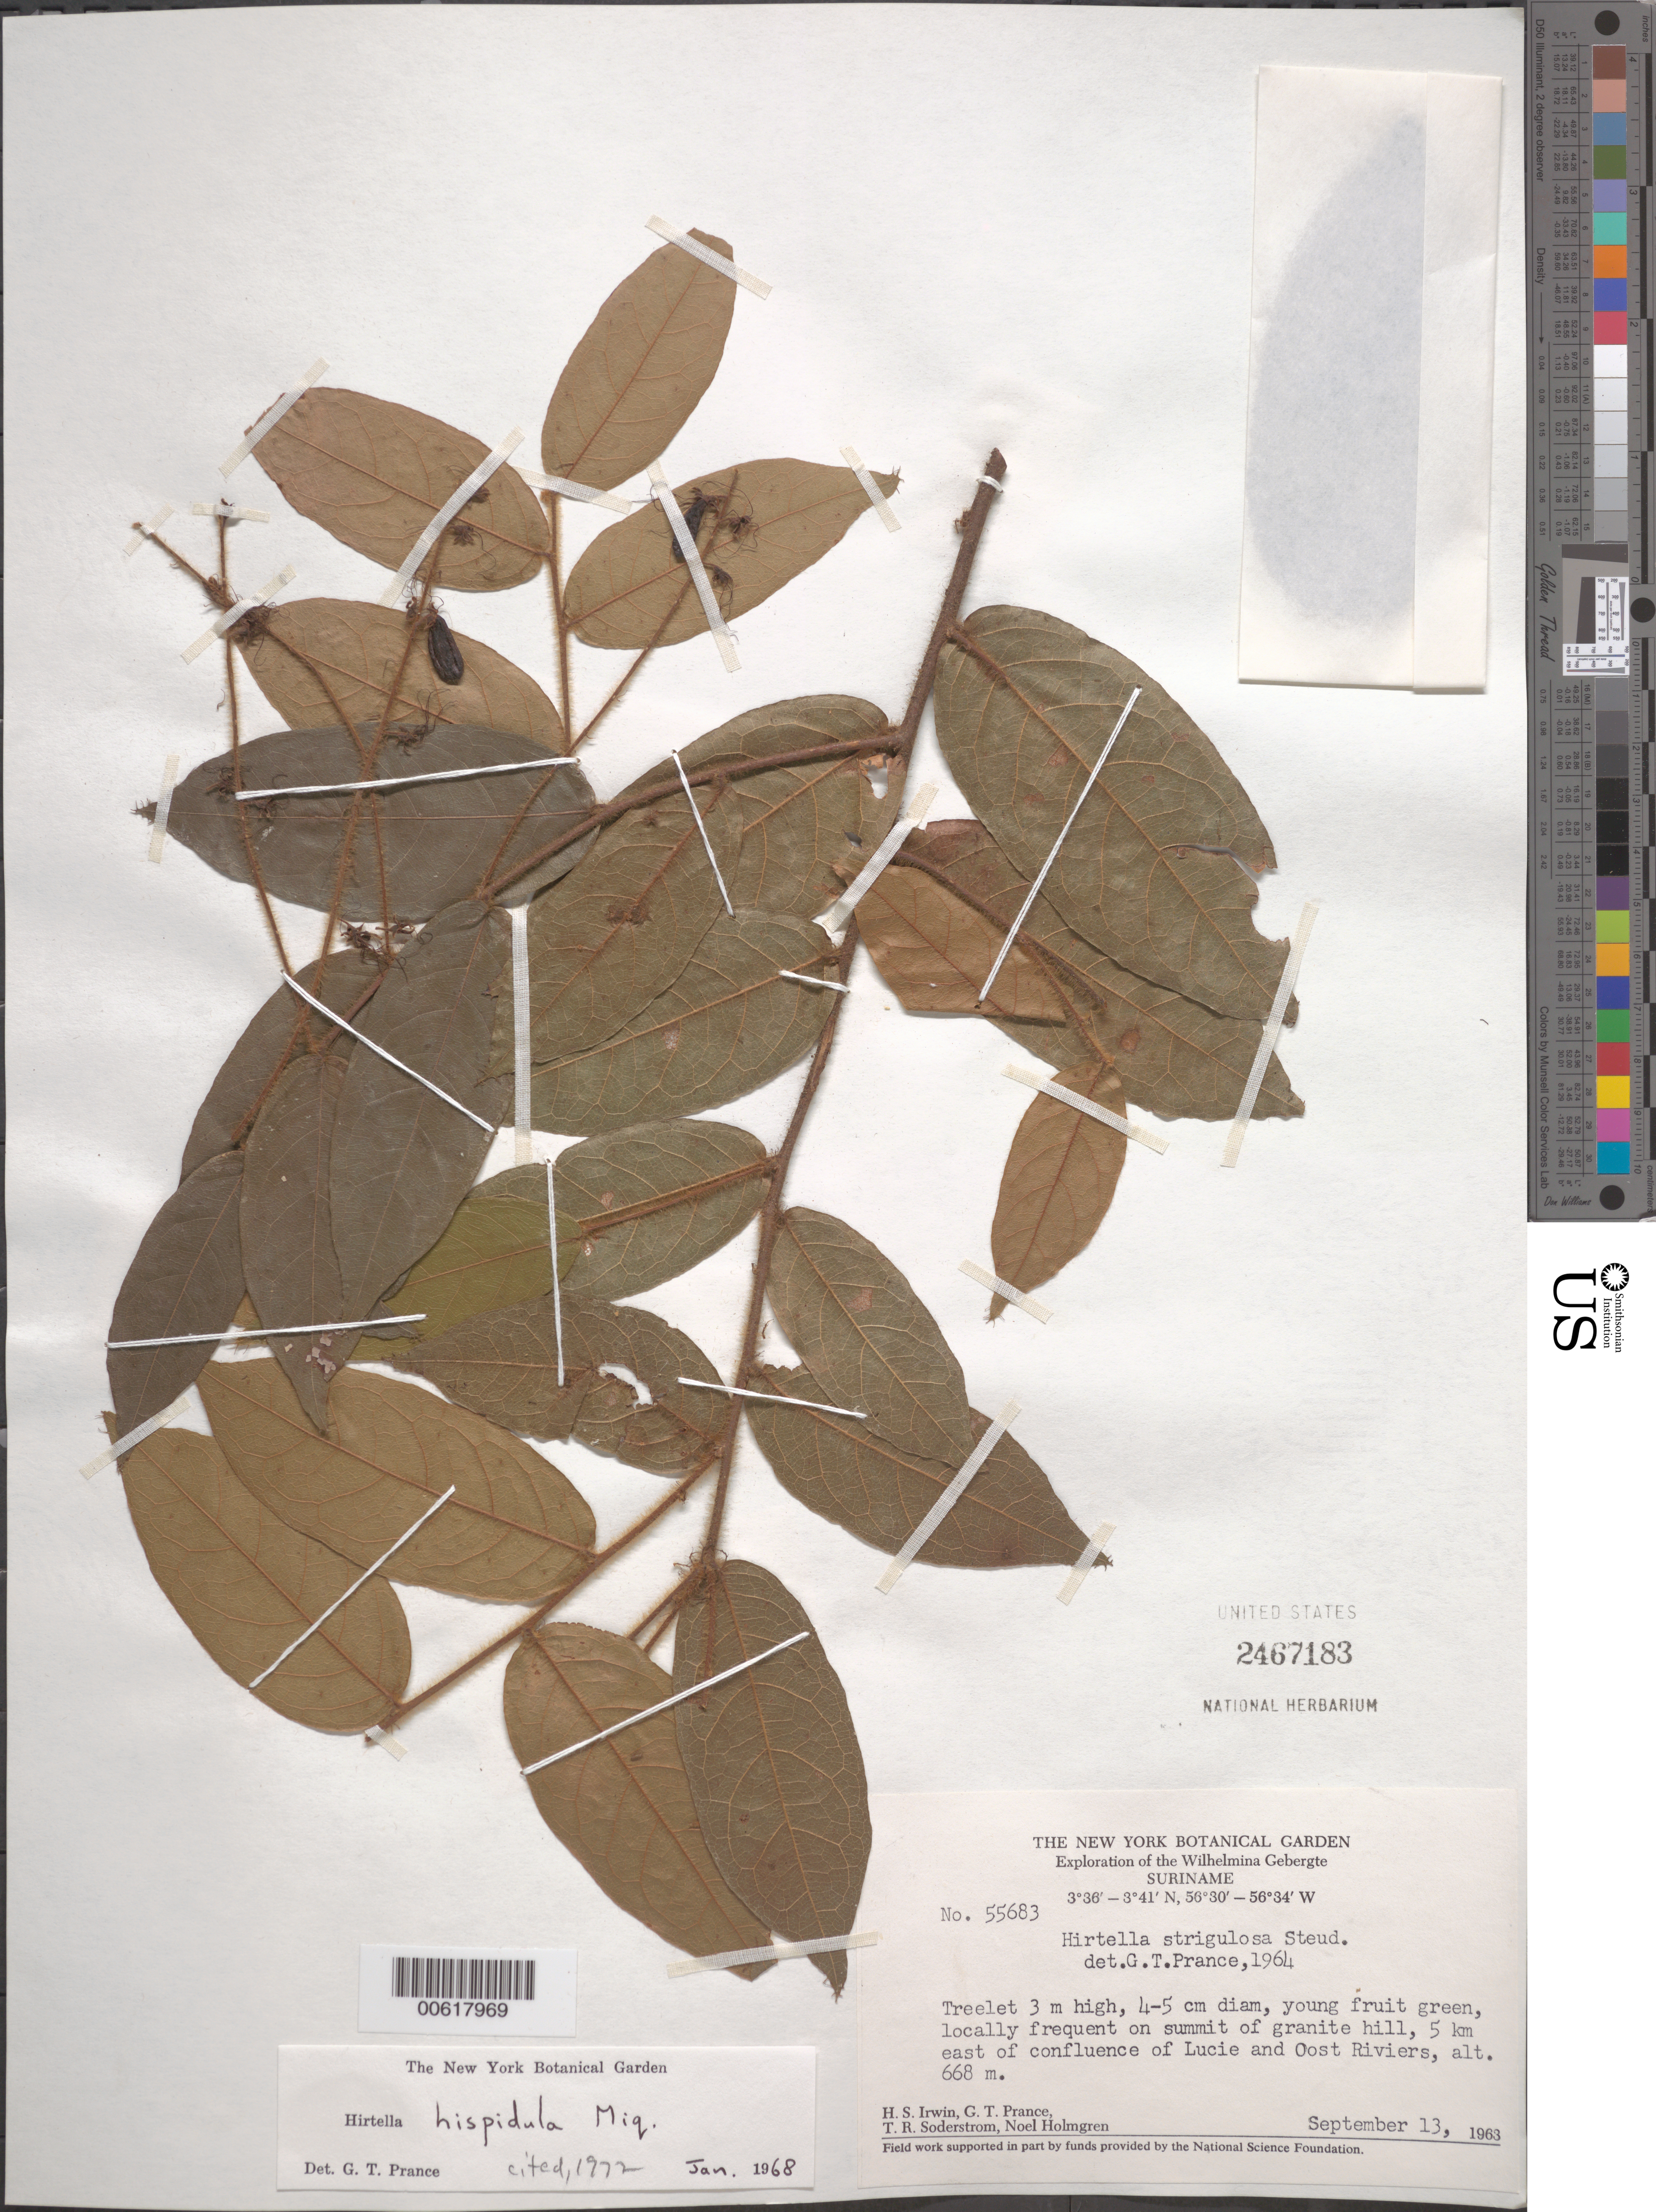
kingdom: Plantae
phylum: Tracheophyta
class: Magnoliopsida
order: Malpighiales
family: Chrysobalanaceae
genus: Hirtella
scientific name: Hirtella hispidula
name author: Miq.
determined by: Prance, G. T.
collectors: H. Irwin, G. T. Prance, T. R. Soderstrom & N. H. Holmgren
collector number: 55683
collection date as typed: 13-Sep-63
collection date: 1963-09-13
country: Suriname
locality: Lucie R., 5 km E confluence with Oost R., Wilhelmina Gebergte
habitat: Summit of granite hill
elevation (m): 668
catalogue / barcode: US 2467183